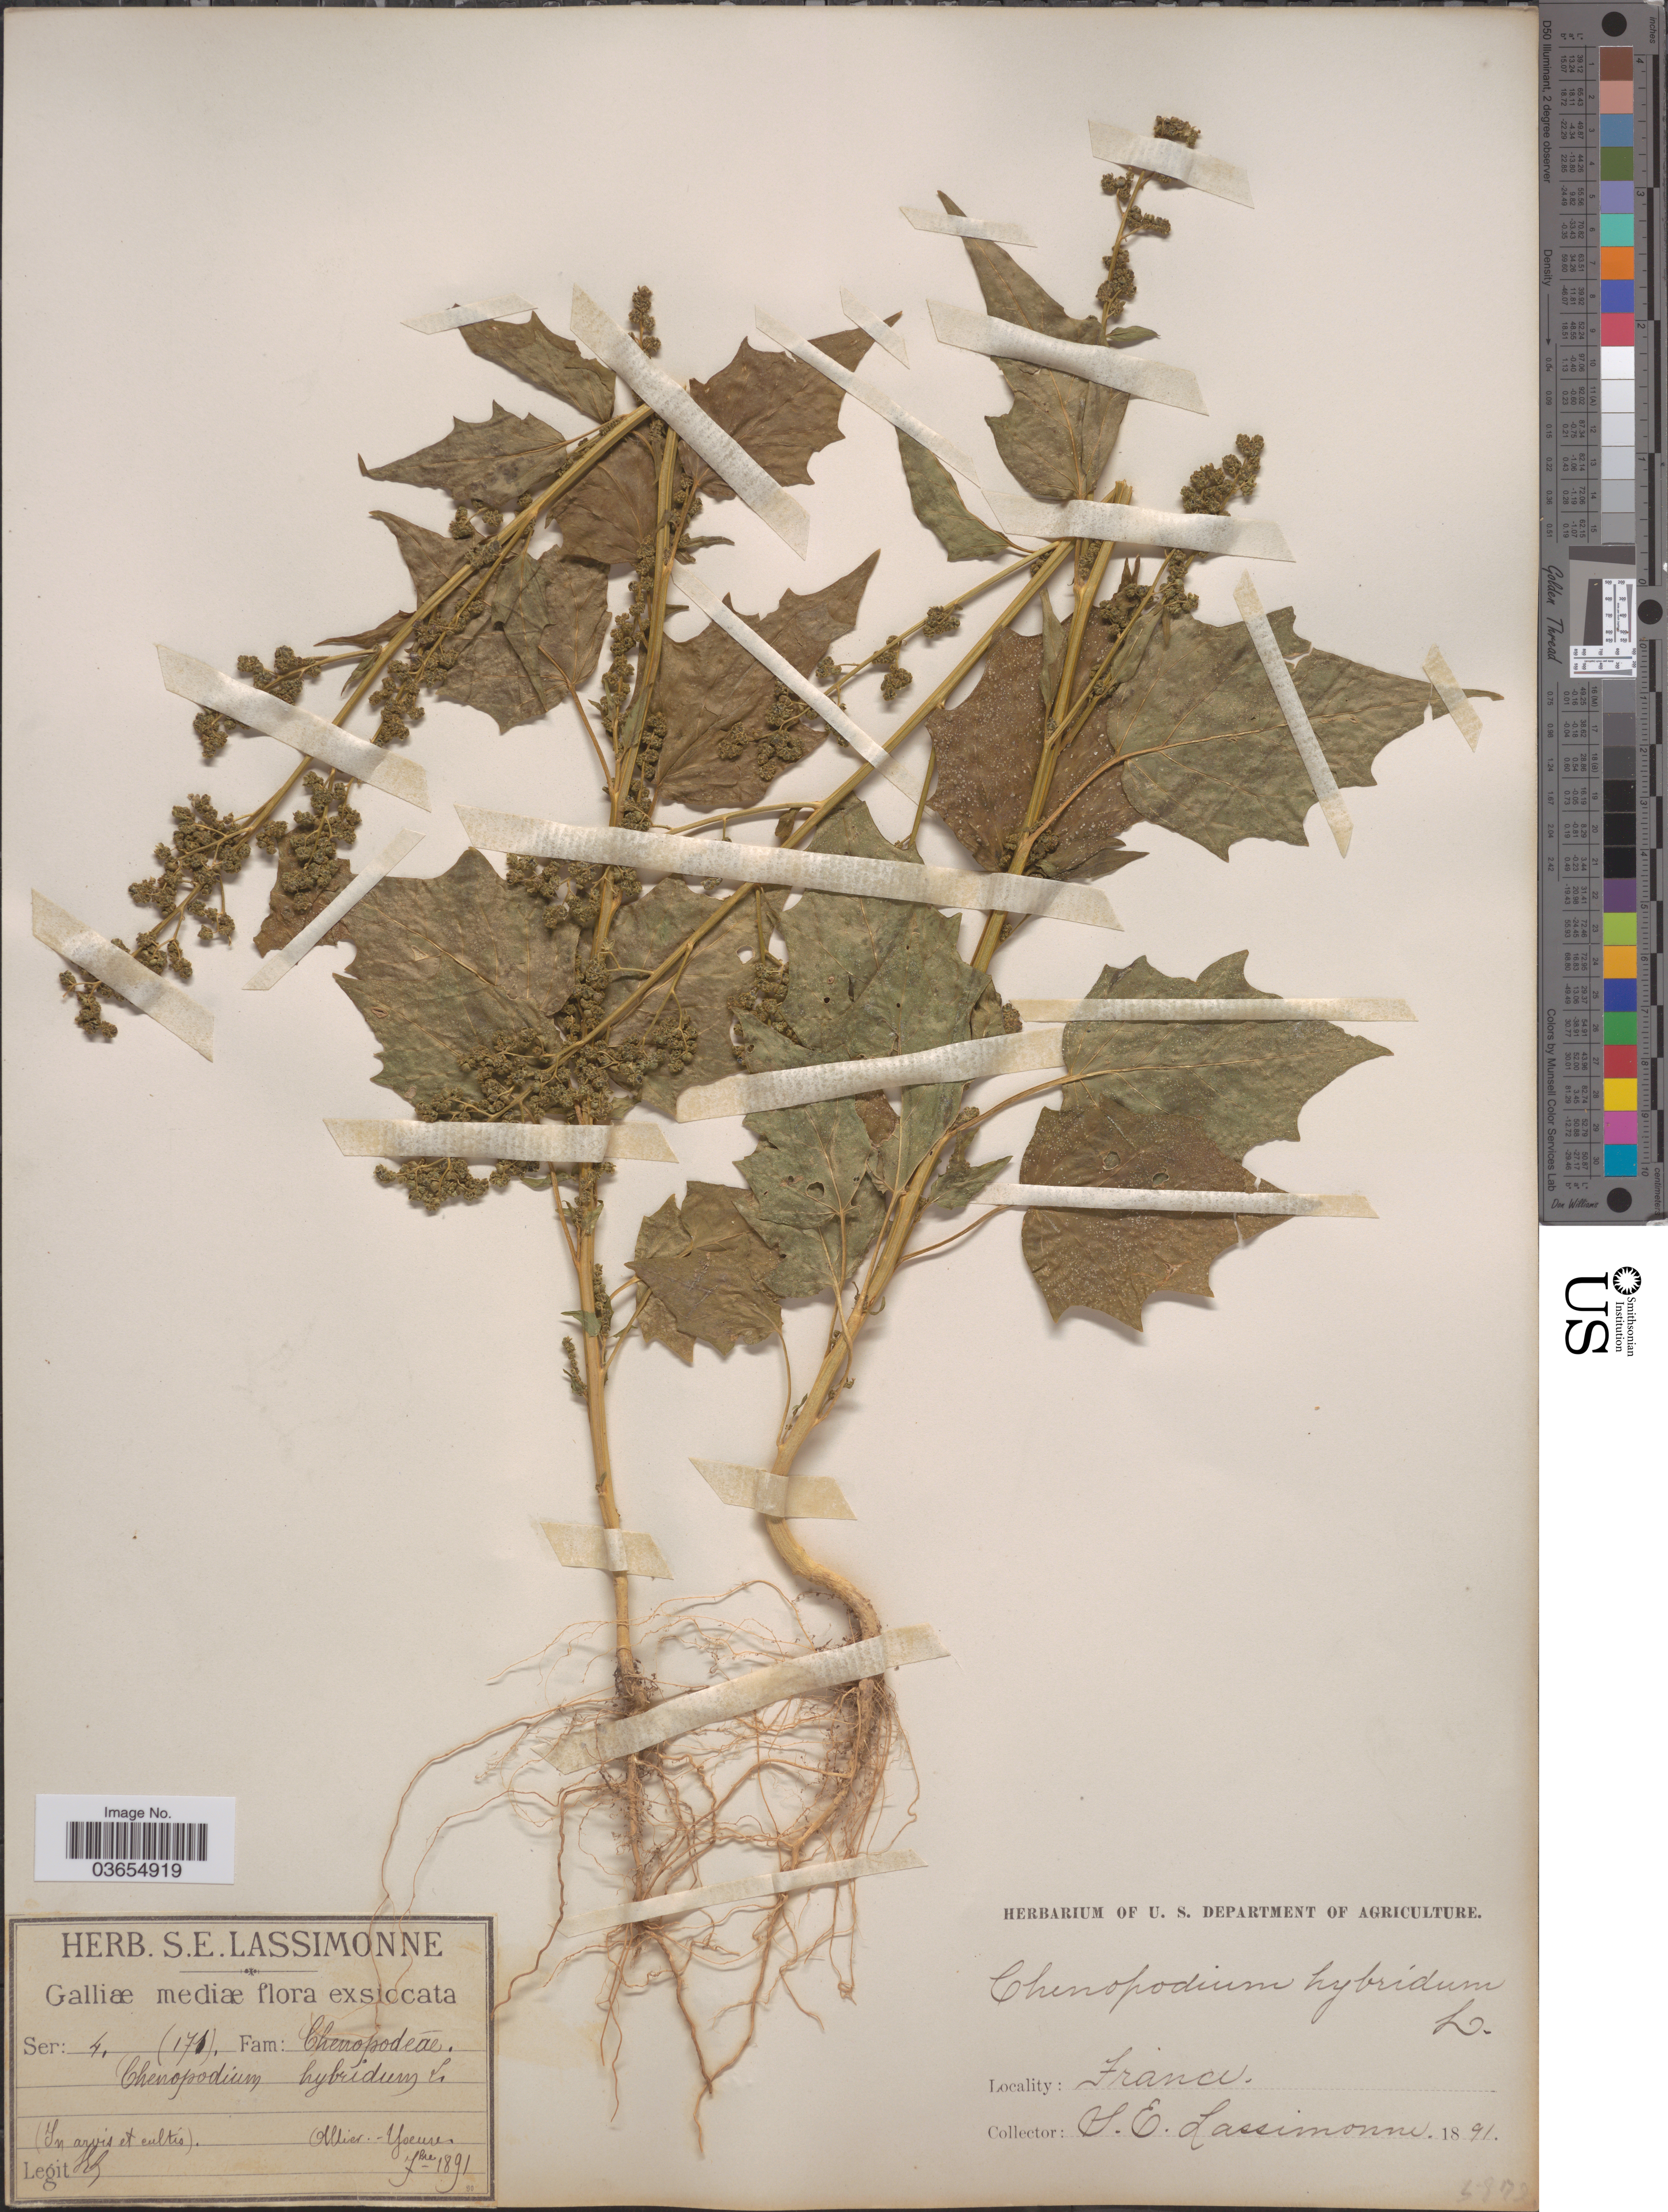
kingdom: Plantae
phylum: Tracheophyta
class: Magnoliopsida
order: Caryophyllales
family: Amaranthaceae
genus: Chenopodium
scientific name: Chenopodium hybridum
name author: L.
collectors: S. Lassimonne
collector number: (170)*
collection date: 1891-09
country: France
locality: Galliæ mediæ. (In arvis et cultis) Allier-Yseuer.